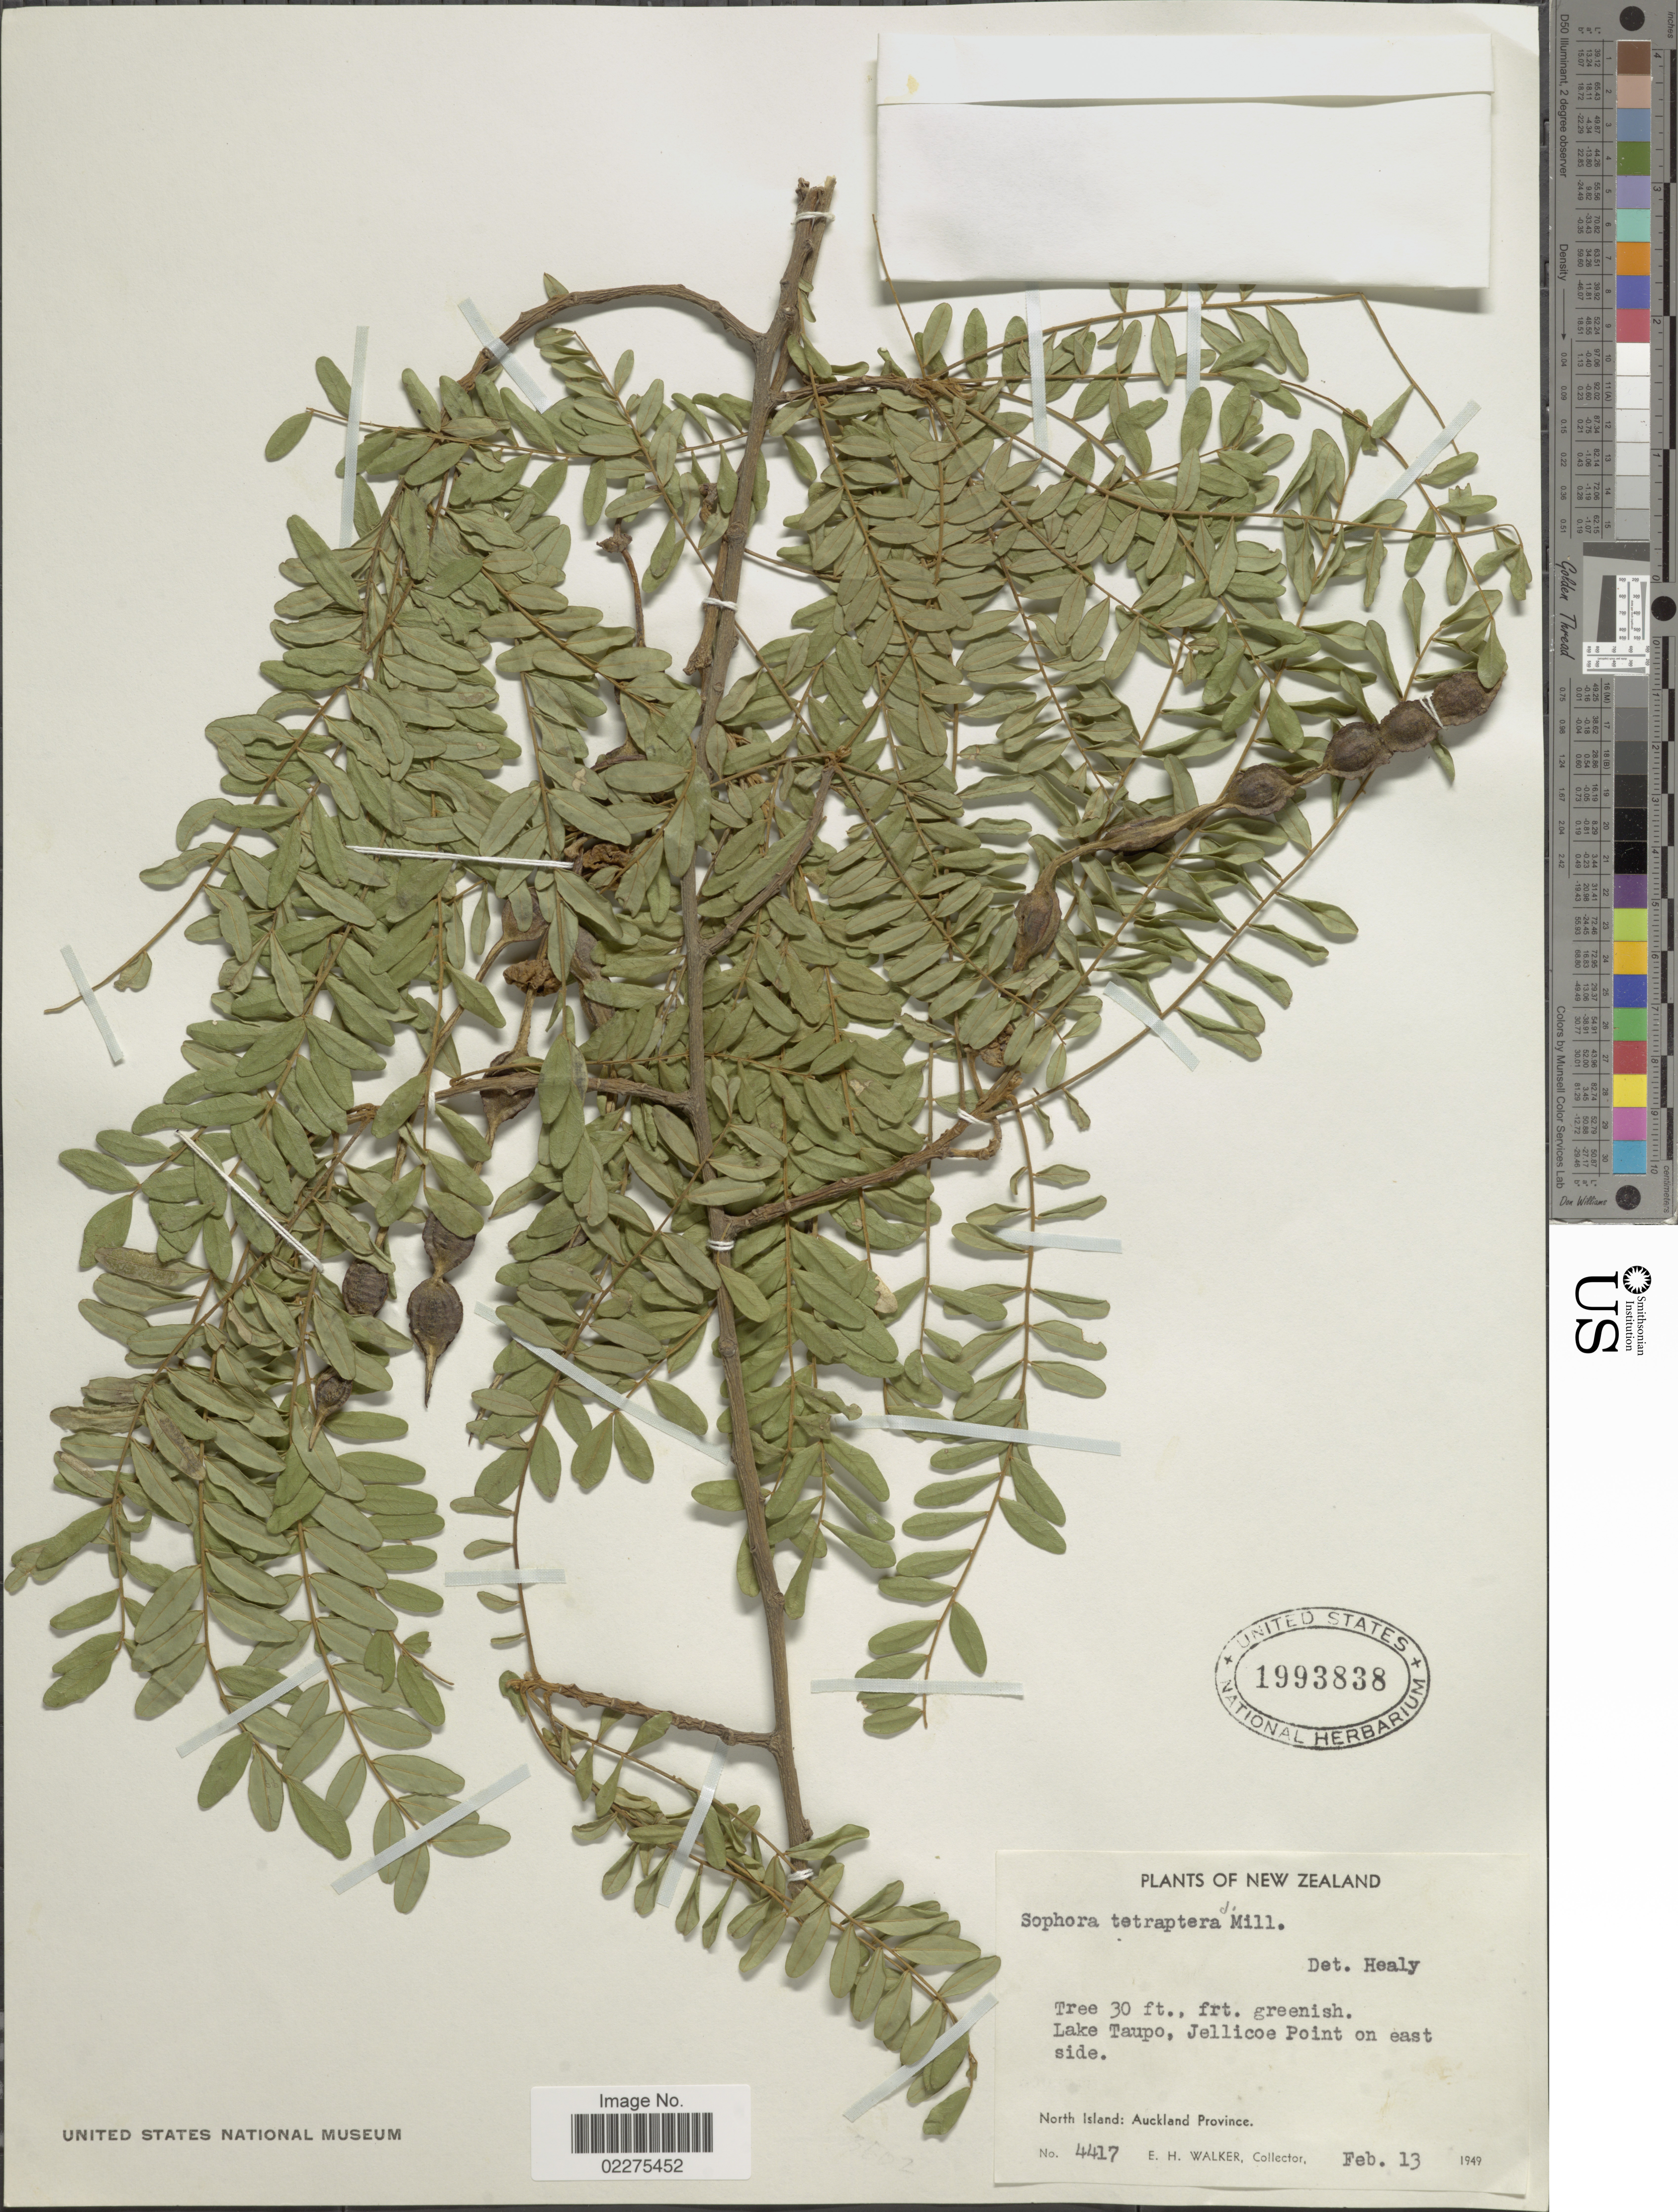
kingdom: Plantae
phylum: Tracheophyta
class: Magnoliopsida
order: Fabales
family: Fabaceae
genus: Sophora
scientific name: Sophora tetraptera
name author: J.F. Mill.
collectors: E. H. Walker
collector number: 4417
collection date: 1949-02-13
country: New Zealand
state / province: Auckland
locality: Lake Taupo, Jellicoe Point on east side. North Island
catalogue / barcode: US 1993838